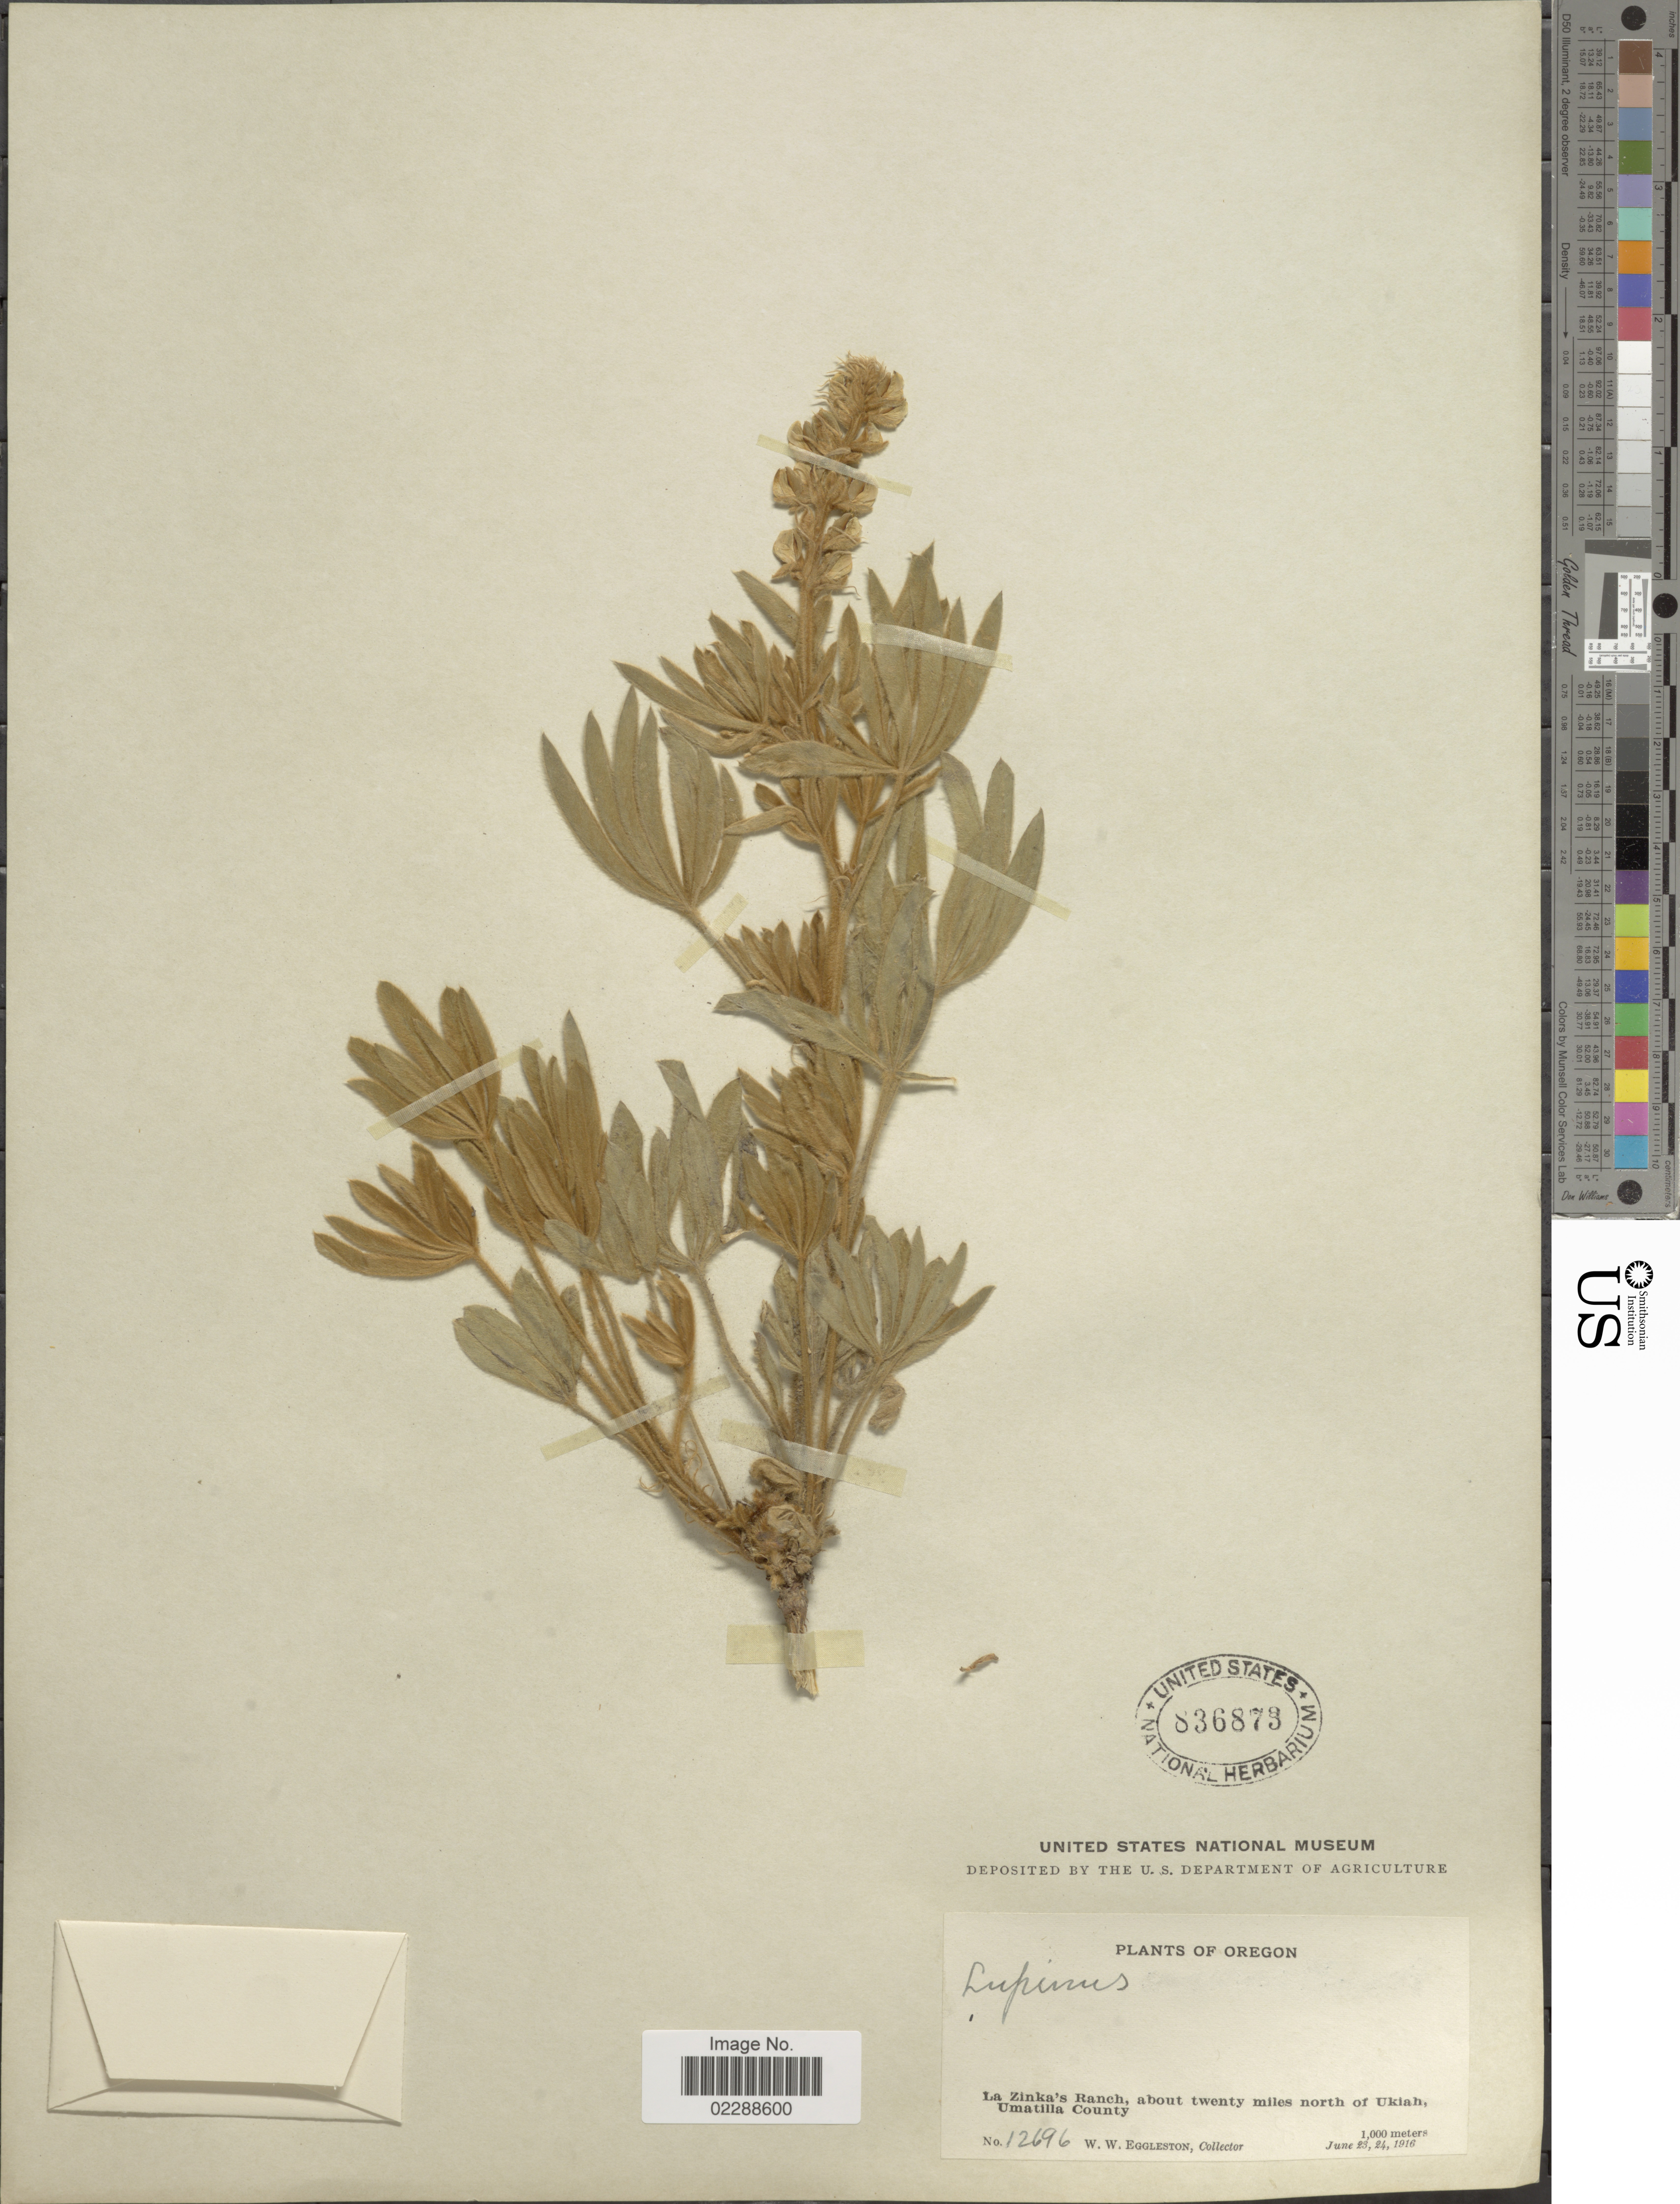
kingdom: Plantae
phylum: Tracheophyta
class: Magnoliopsida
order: Fabales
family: Fabaceae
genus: Lupinus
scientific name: Lupinus sp.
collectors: W. W. Eggleston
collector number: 12696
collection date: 1916-06-23/1916-06-24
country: United States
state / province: Oregon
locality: La Zinka's Ranch, about twenty miles north of Ukiah, Umatilla County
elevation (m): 1000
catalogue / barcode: US 836873